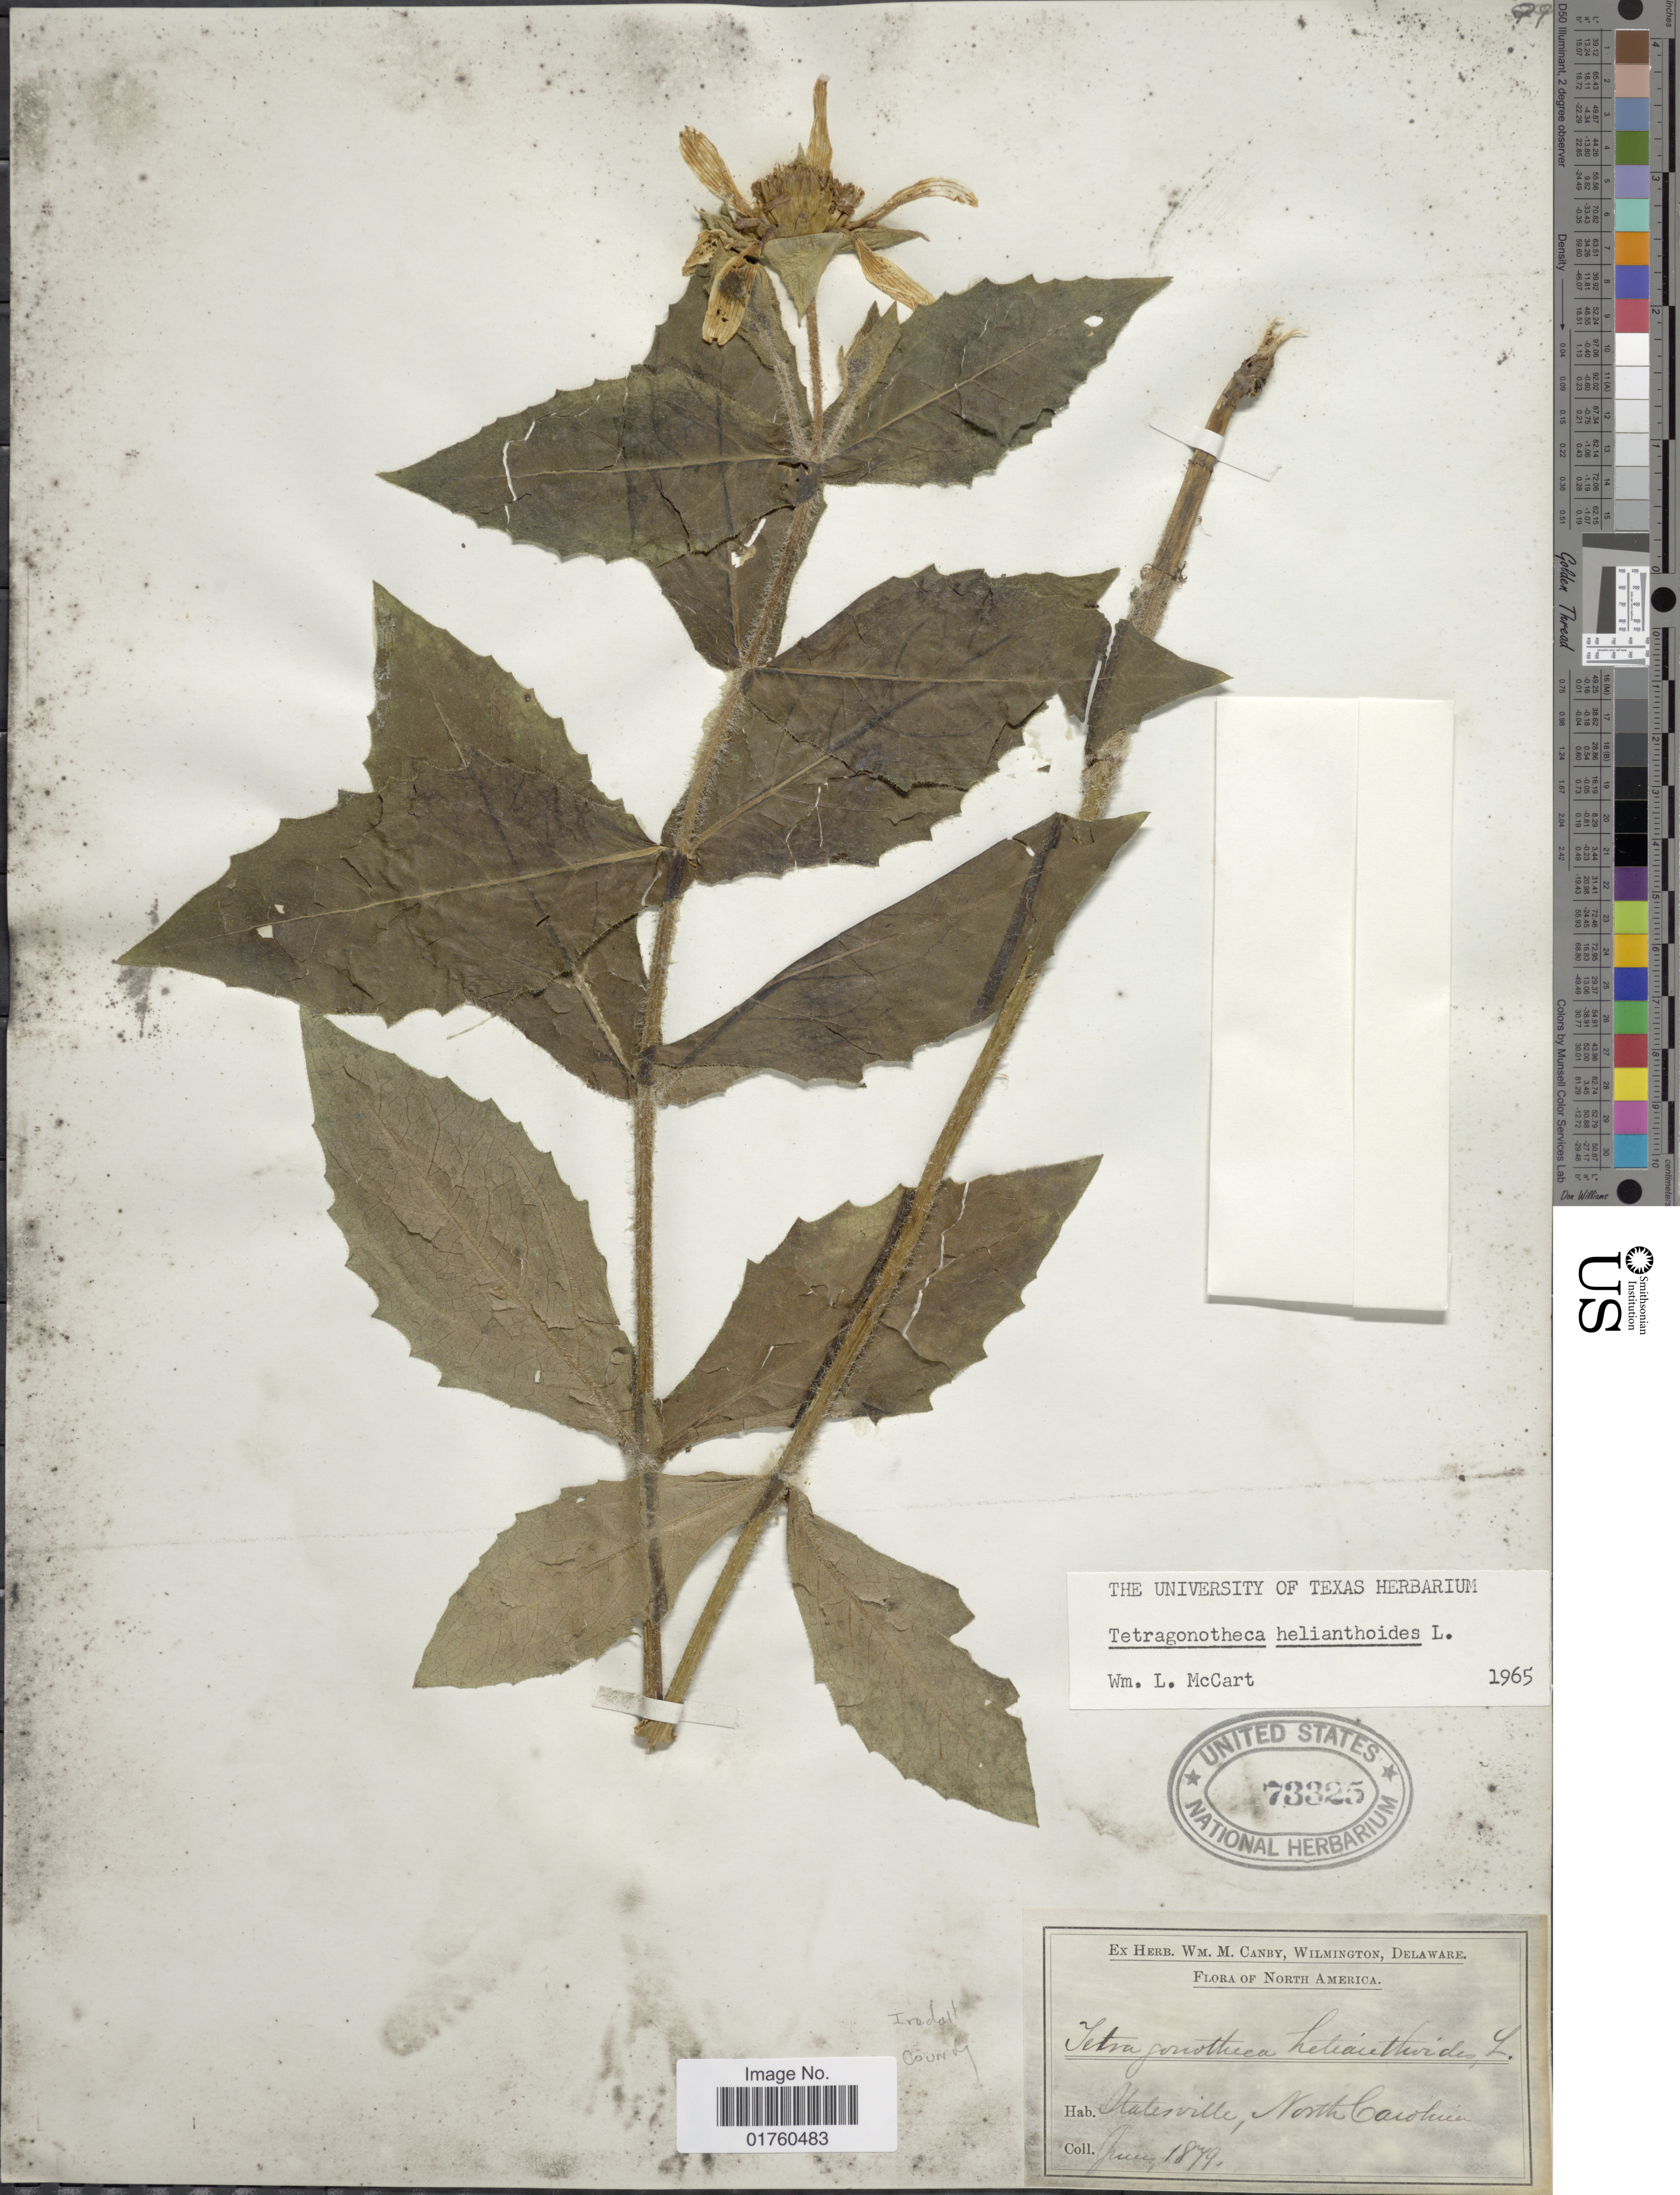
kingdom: Plantae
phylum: Tracheophyta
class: Magnoliopsida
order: Asterales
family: Asteraceae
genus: Tetragonotheca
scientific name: Tetragonotheca helianthoides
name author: L.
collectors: W. M. Canby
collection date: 1879-06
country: United States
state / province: North Carolina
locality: Statesville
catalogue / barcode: US 73325